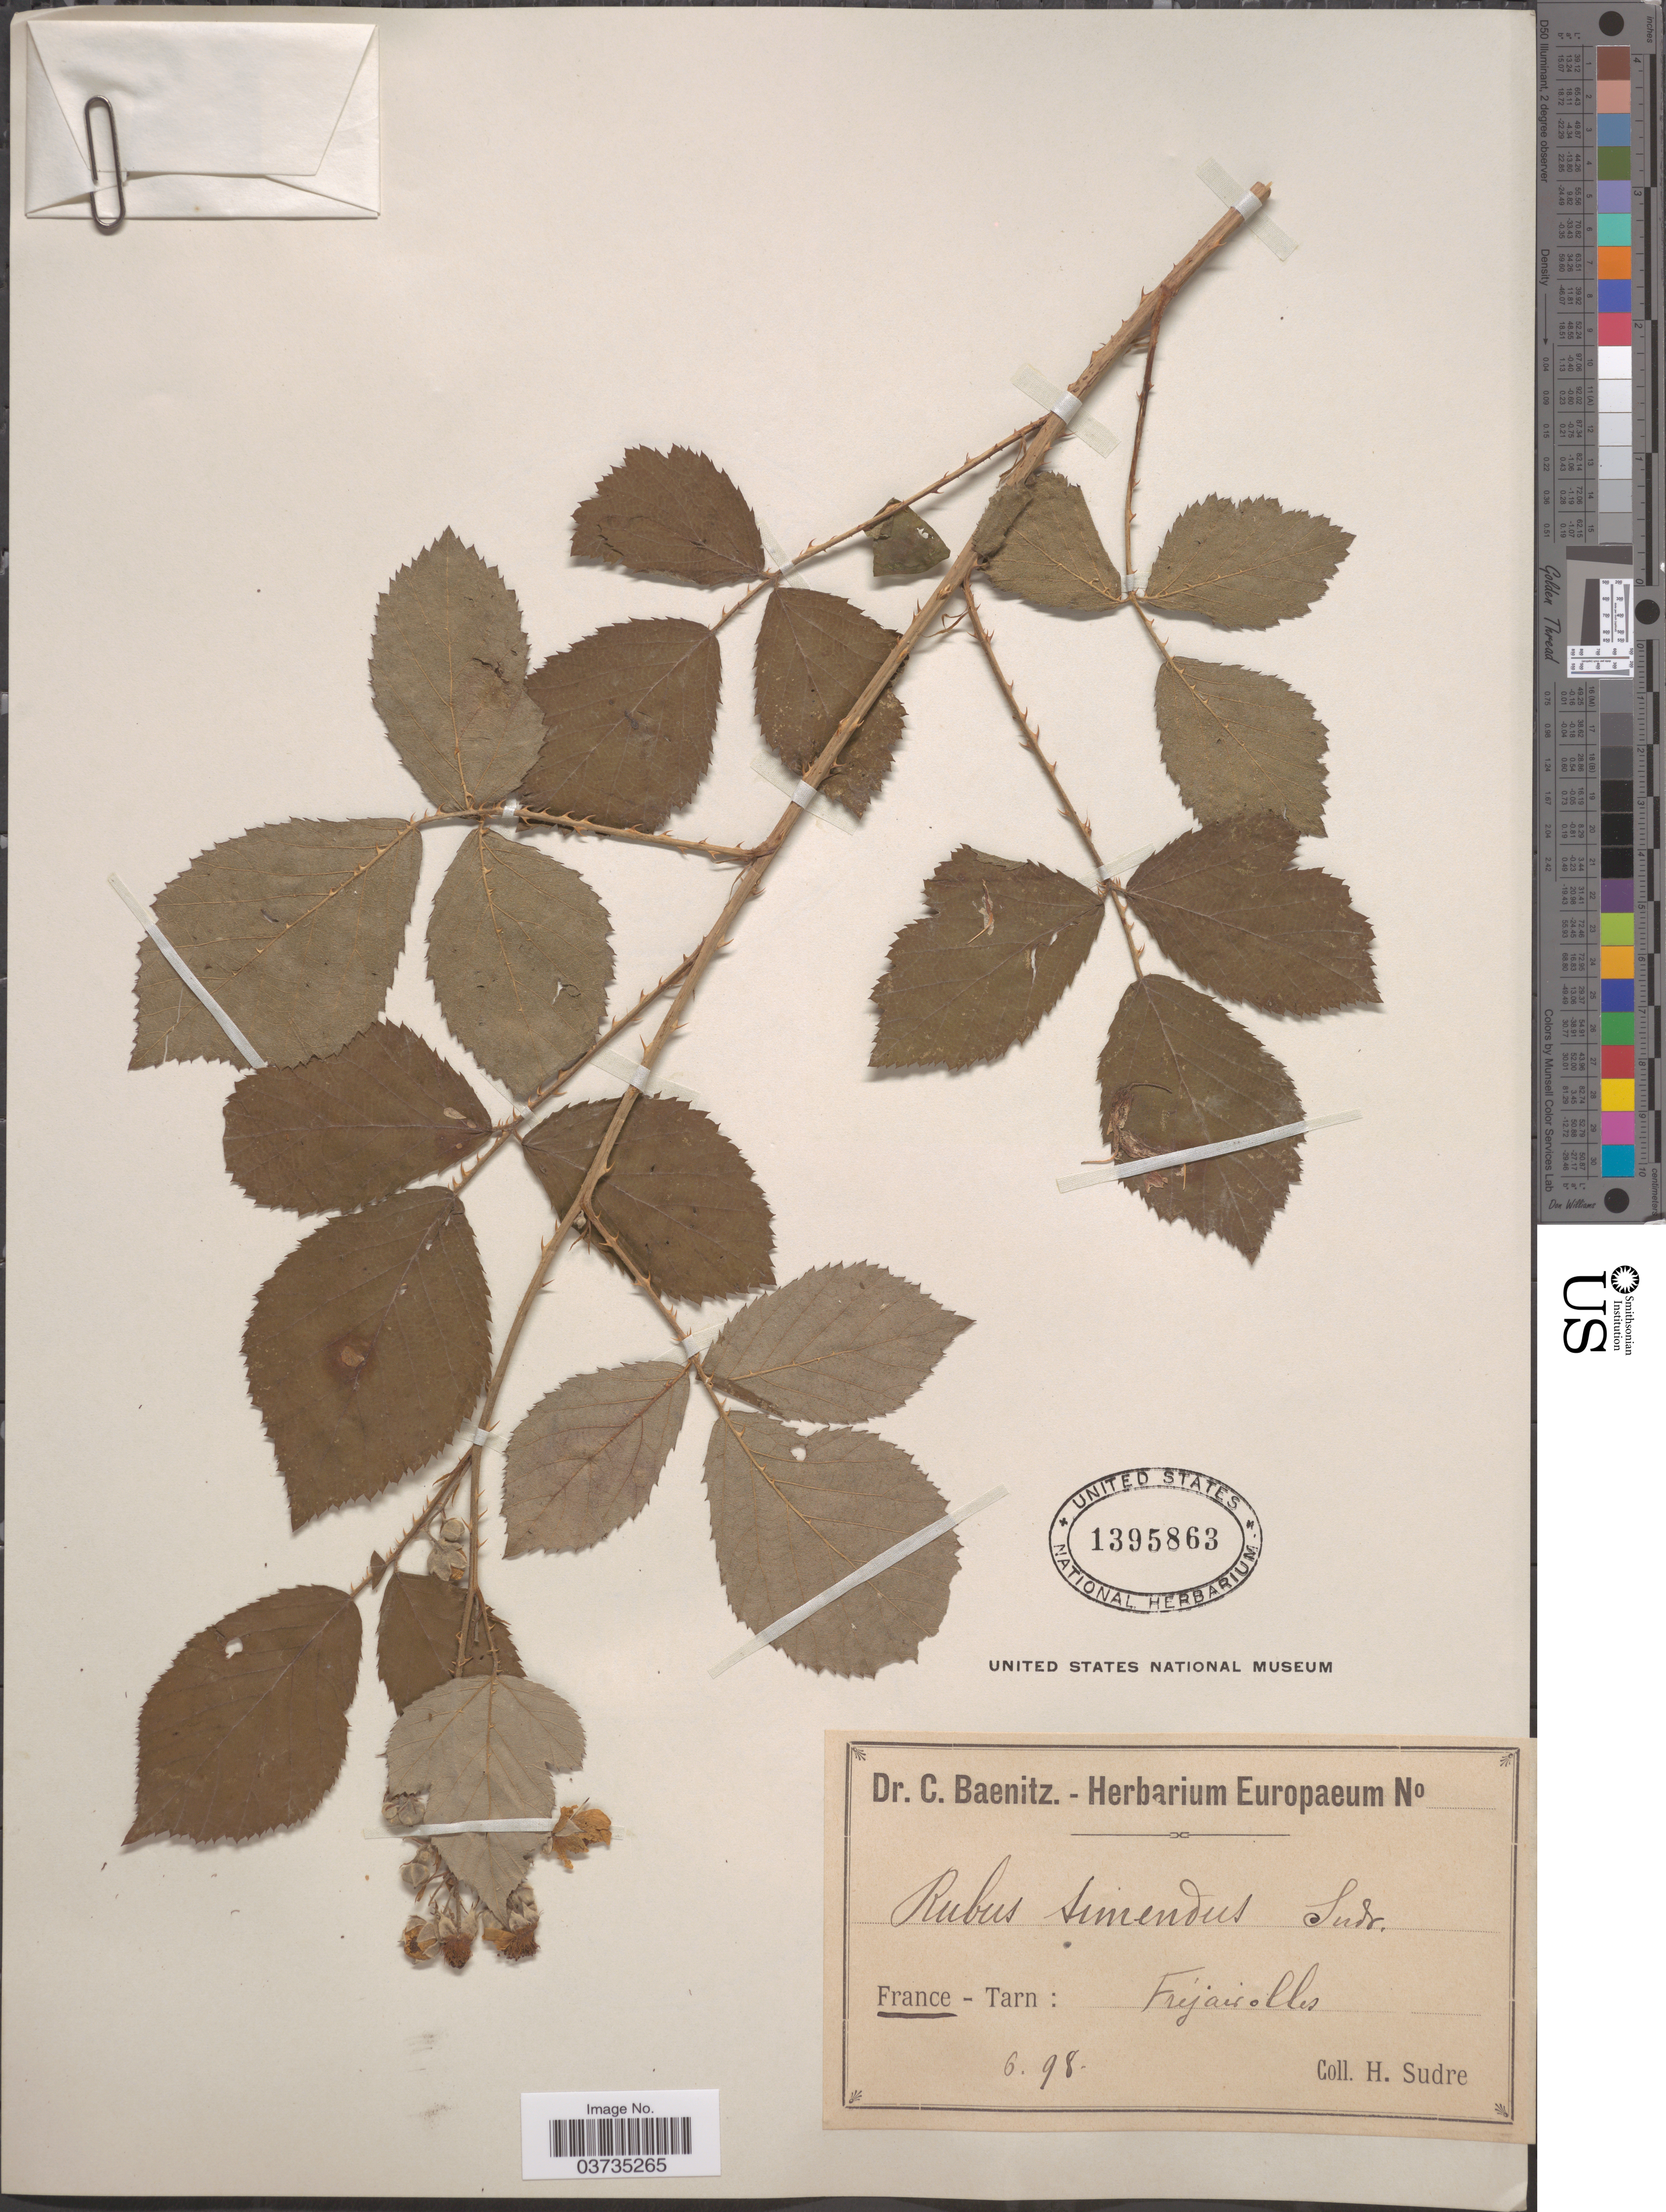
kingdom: Plantae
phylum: Tracheophyta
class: Magnoliopsida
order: Rosales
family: Rosaceae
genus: Rubus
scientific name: Rubus timendus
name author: Sudre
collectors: H. Sudre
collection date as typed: Transcribed d/m/y: /6/98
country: France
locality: Tarn: Fréjairolles.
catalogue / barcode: US 1395863